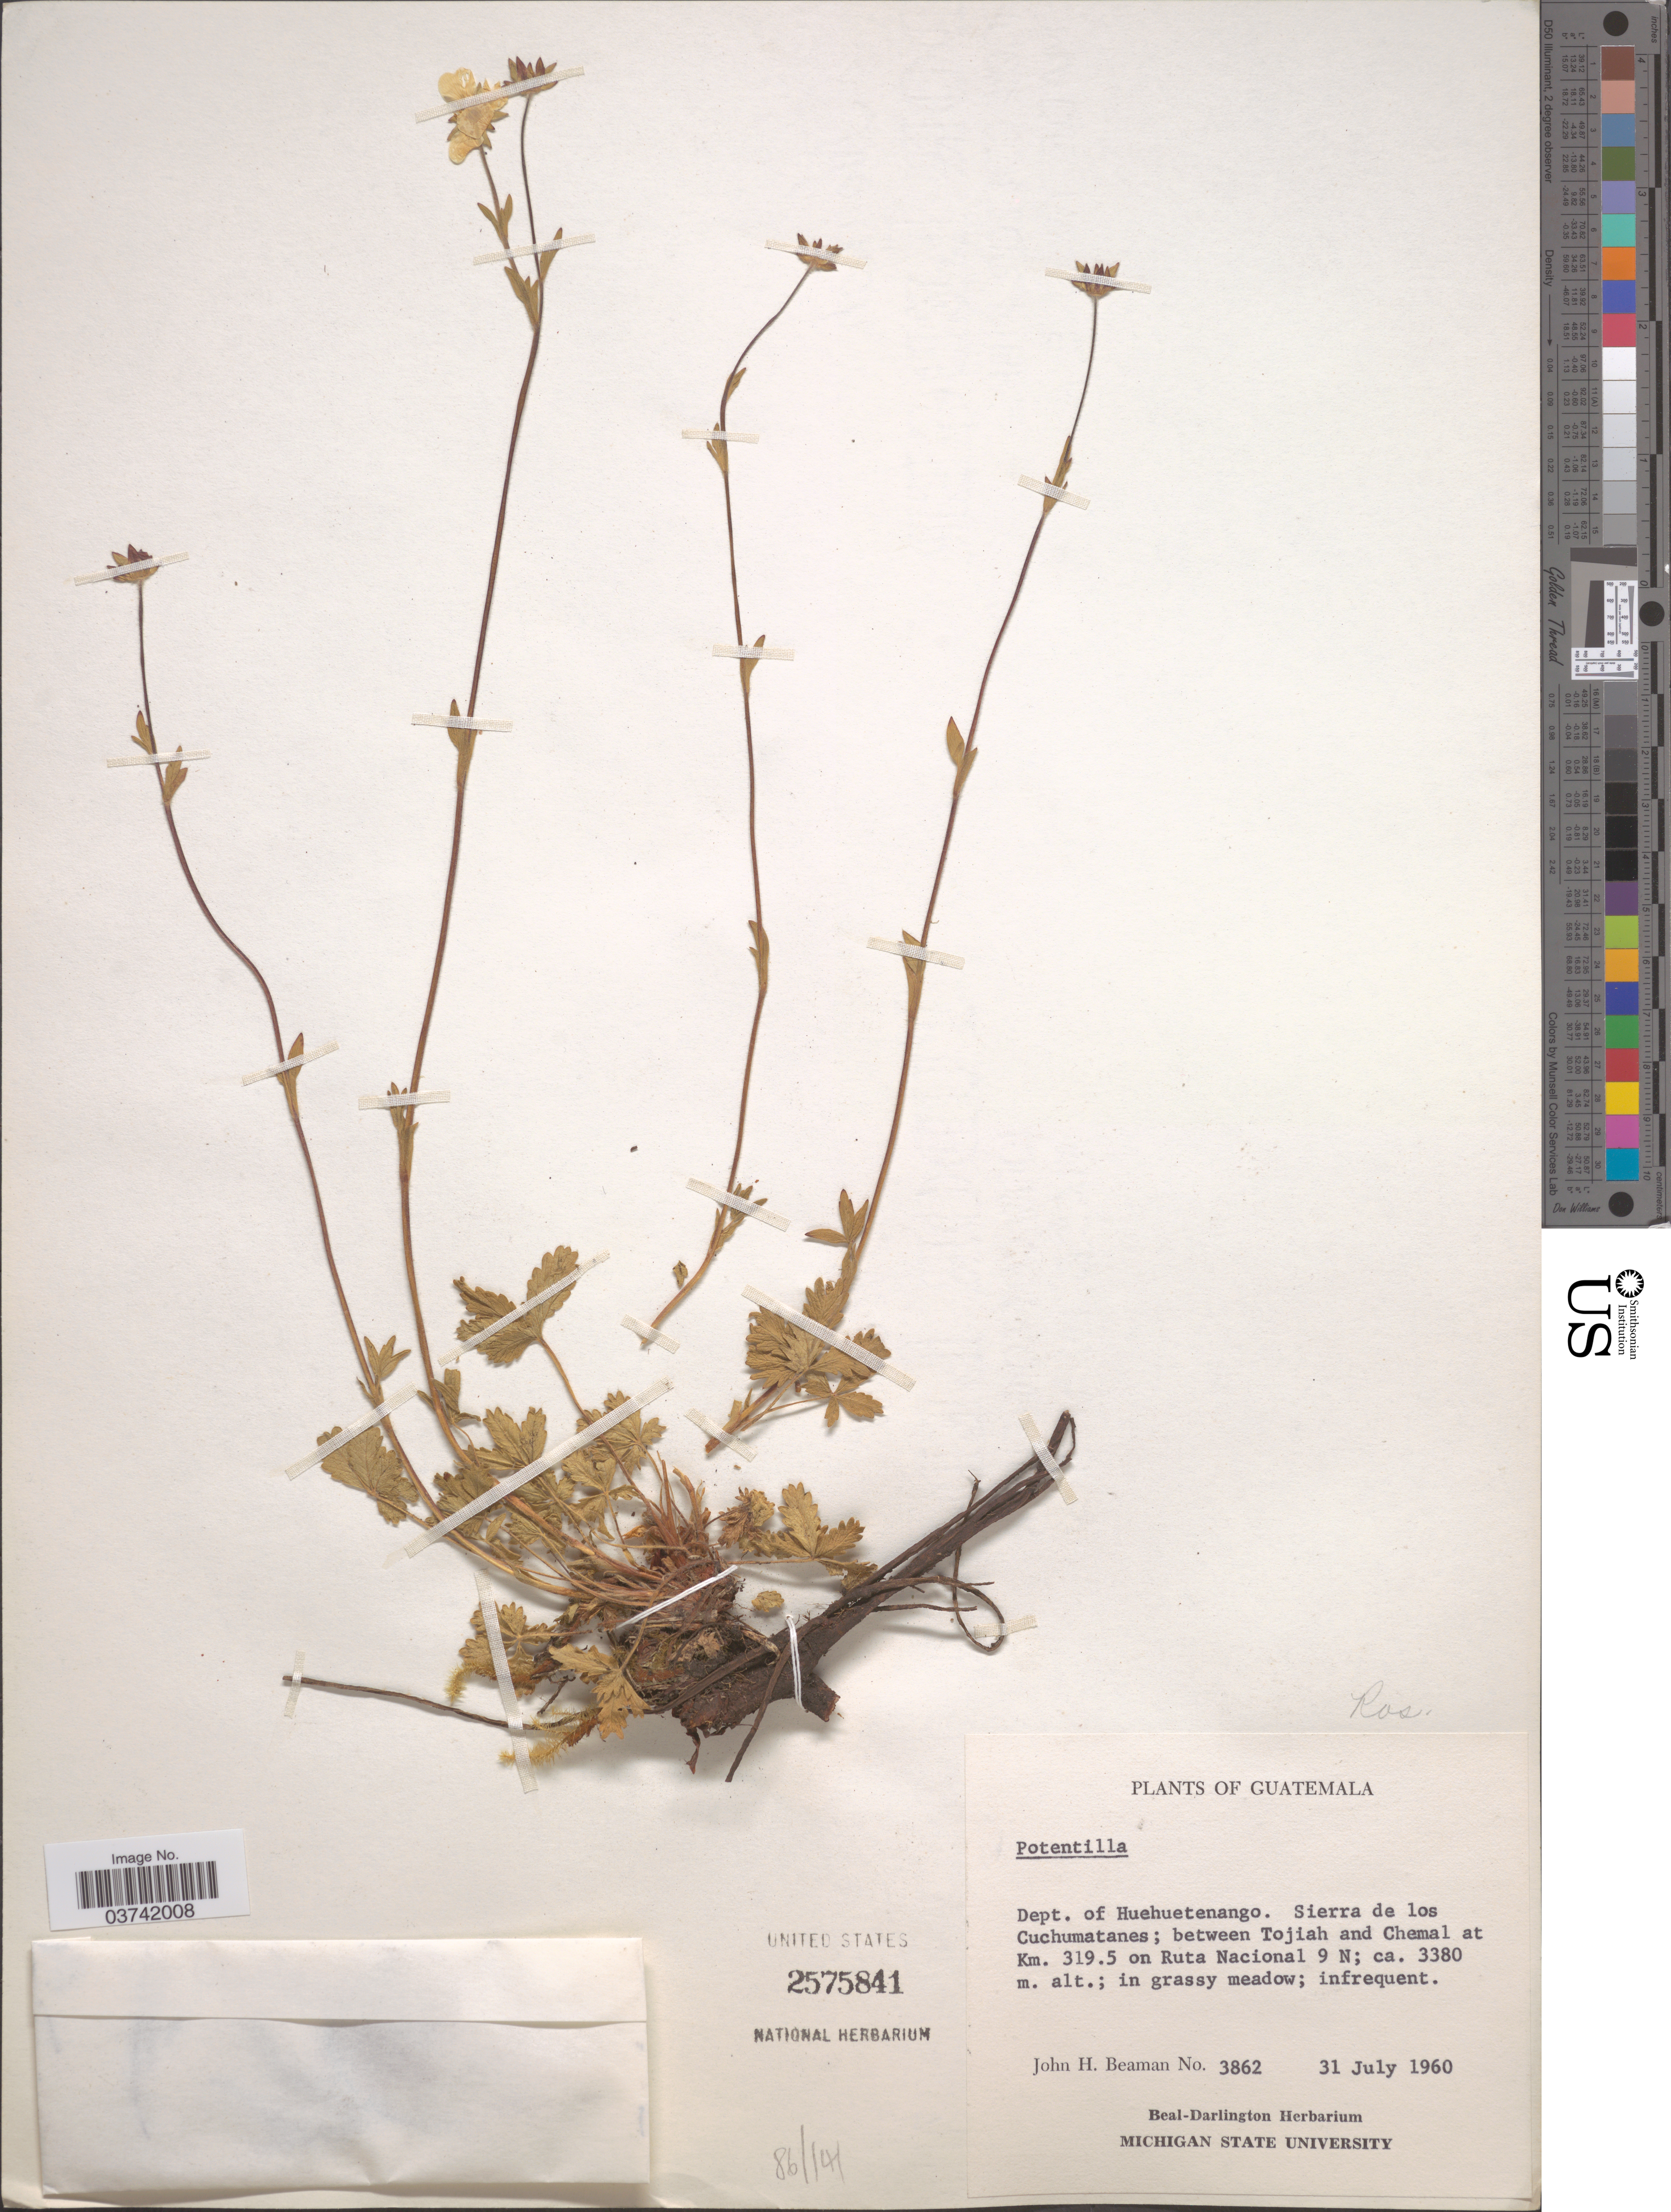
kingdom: Plantae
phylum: Tracheophyta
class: Magnoliopsida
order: Rosales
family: Rosaceae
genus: Potentilla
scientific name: Potentilla sp.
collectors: J. H. Beaman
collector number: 3862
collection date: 1960-07-31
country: Guatemala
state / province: Huehuetenango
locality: Dept. of Huehuetenango. Sierra de los Cuchumatanes; between Tojiah and Chemal at Km. 319.5 on Ruta Nacional 9 N.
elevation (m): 3380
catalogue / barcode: US 2575841